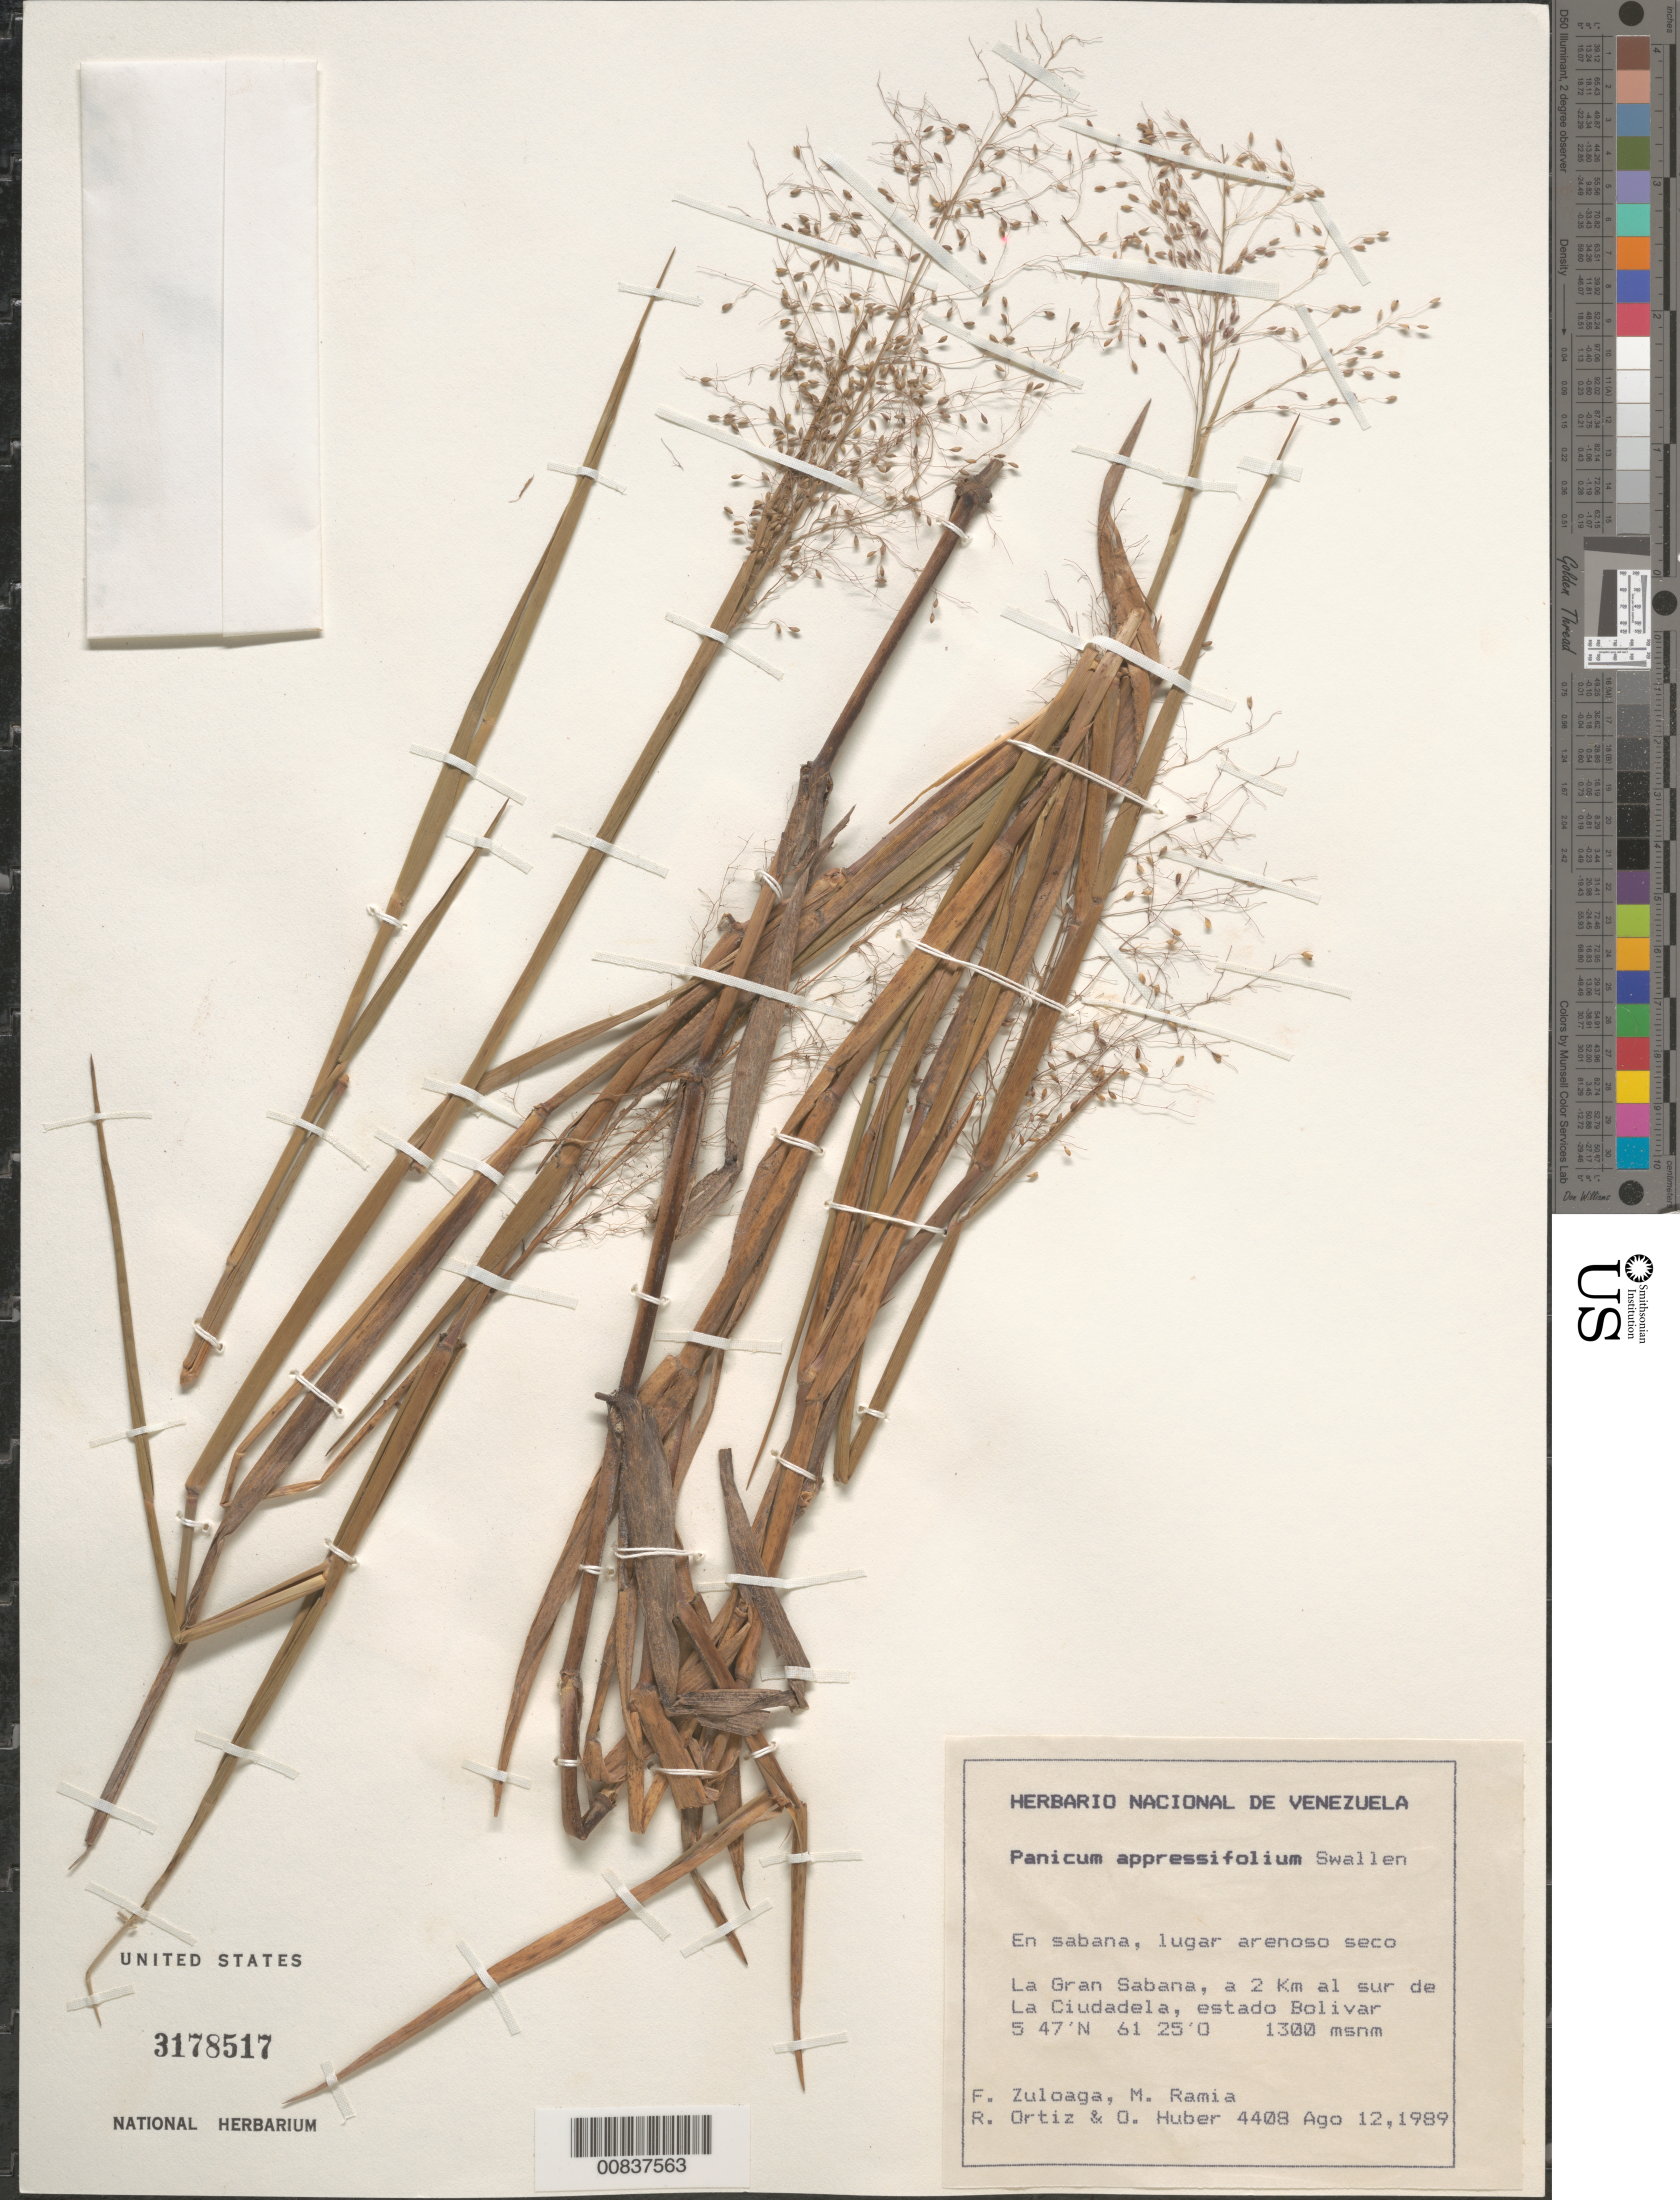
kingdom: Plantae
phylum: Tracheophyta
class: Liliopsida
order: Poales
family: Poaceae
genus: Panicum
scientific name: Panicum appressifolium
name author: Swallen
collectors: F. O. Zuloaga, M. Ramia, R. Ortíz & O. Huber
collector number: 4408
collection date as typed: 12-Aug-89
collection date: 1989-08-12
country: Venezuela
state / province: Bolívar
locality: Gran Sabana, 2 km al sur de San Ignacio de Yuruani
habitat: Sabana, lugar arenoso seco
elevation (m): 1300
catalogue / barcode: US 3178517